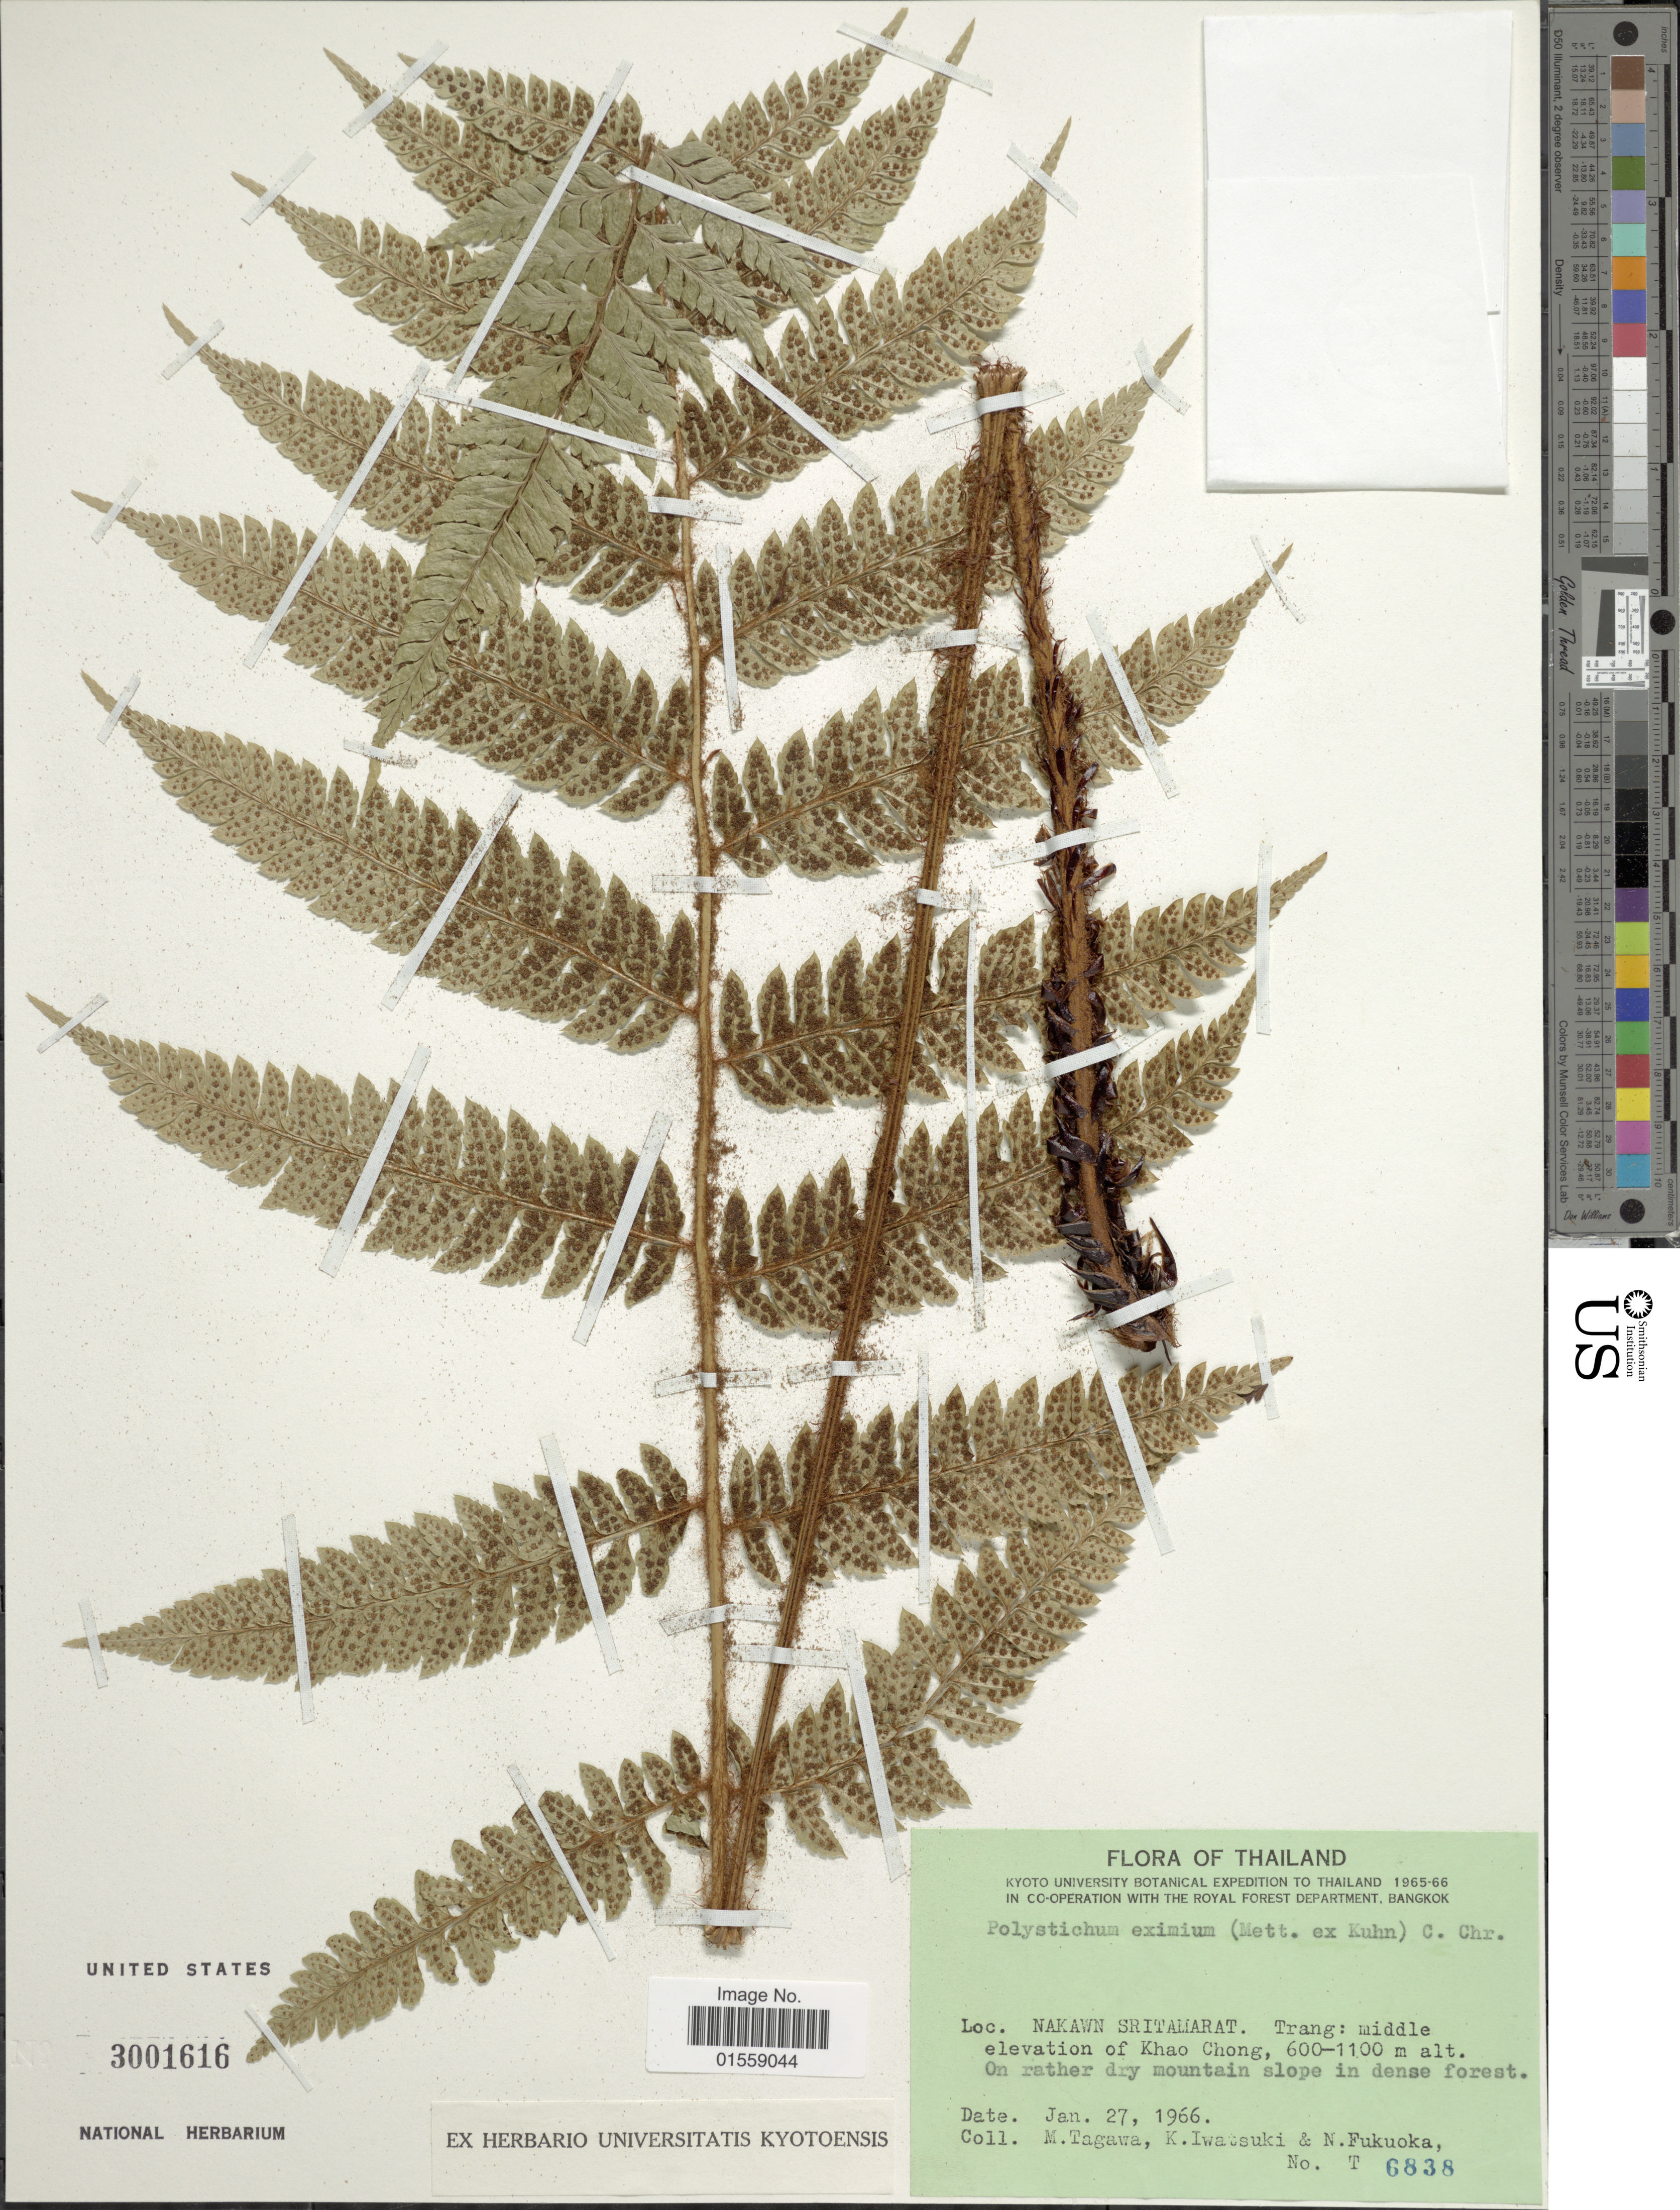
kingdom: Plantae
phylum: Tracheophyta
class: Polypodiopsida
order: Polypodiales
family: Dryopteridaceae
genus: Polystichum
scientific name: Polystichum eximium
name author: (Mett. ex Kuhn) C. Chr.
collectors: M. Tagawa, K. Iwatsuki & N. Fukuoka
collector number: T6838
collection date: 1966-01-27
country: Thailand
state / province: Trang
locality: Nakawn Srtamarat: middle elevation of Khao Chong, on rather dry mountain slope in dense forest.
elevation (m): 600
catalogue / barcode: US 3001616